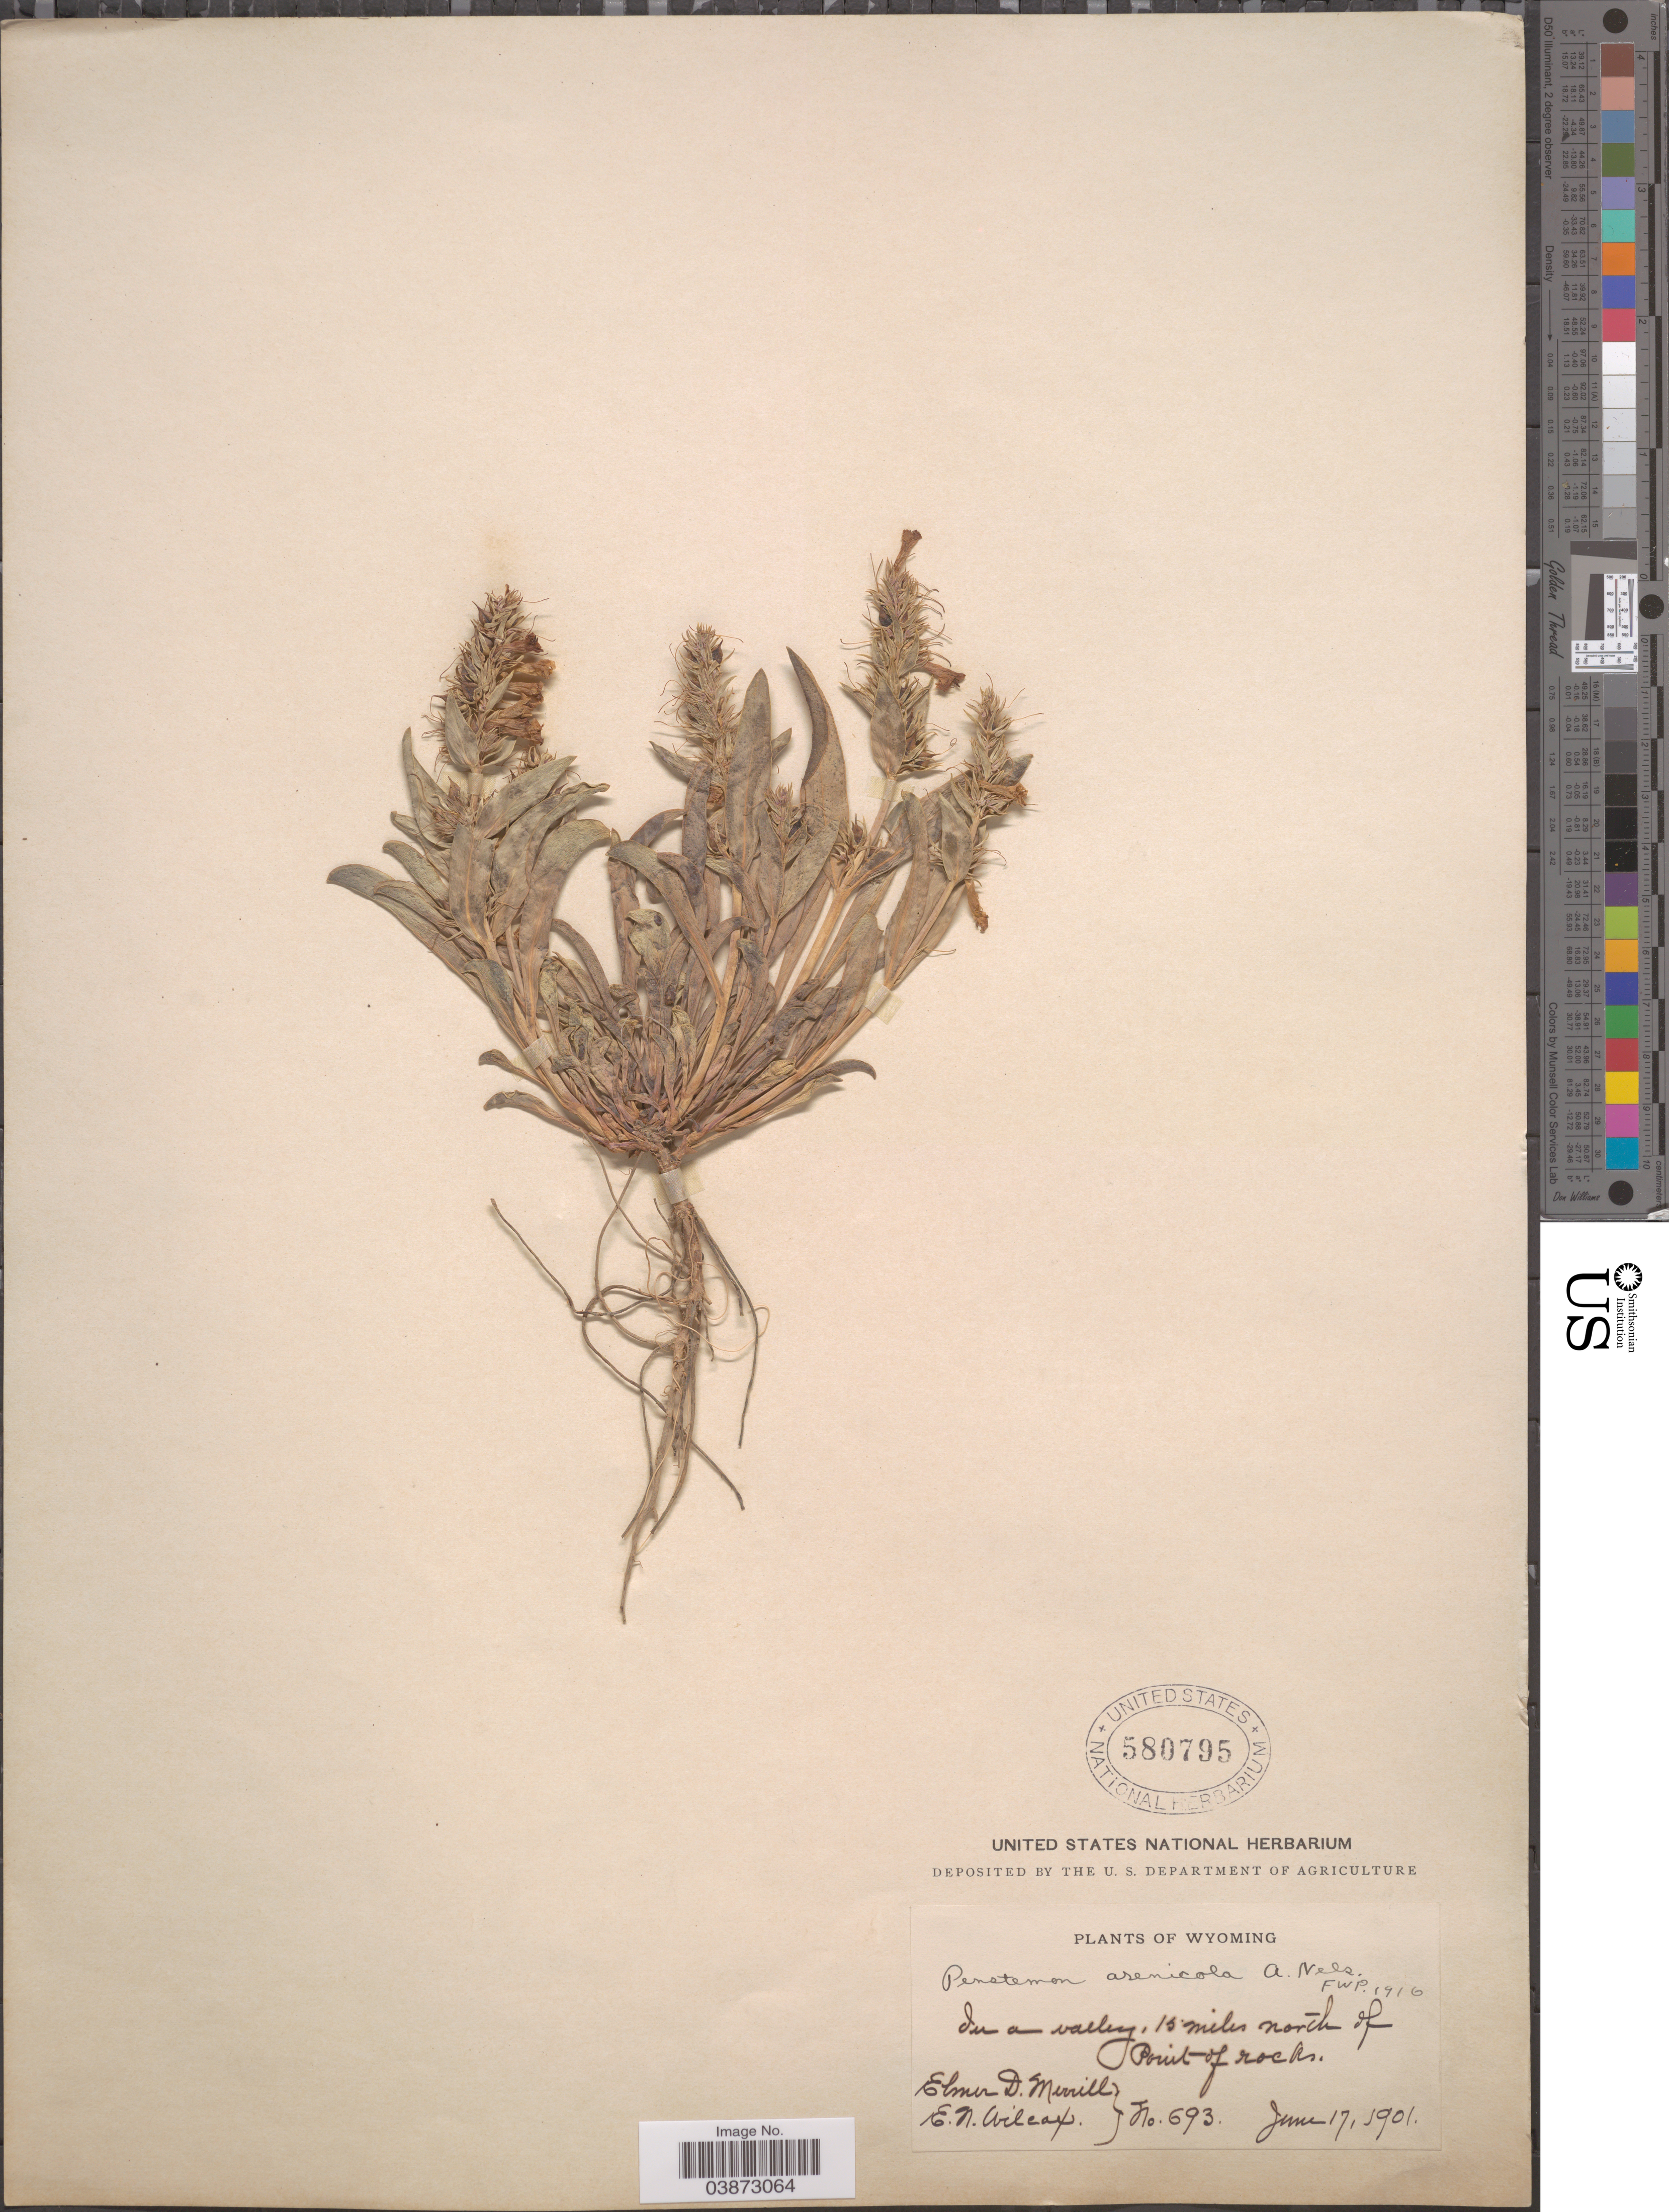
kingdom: Plantae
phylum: Tracheophyta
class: Magnoliopsida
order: Lamiales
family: Plantaginaceae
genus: Penstemon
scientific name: Penstemon arenicola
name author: A. Nelson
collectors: E. D. Merrill & E. Wilcox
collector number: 693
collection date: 1901-06-17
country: United States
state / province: Wyoming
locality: In a valley, 15 miles north of Point of rocks.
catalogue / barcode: US 580795